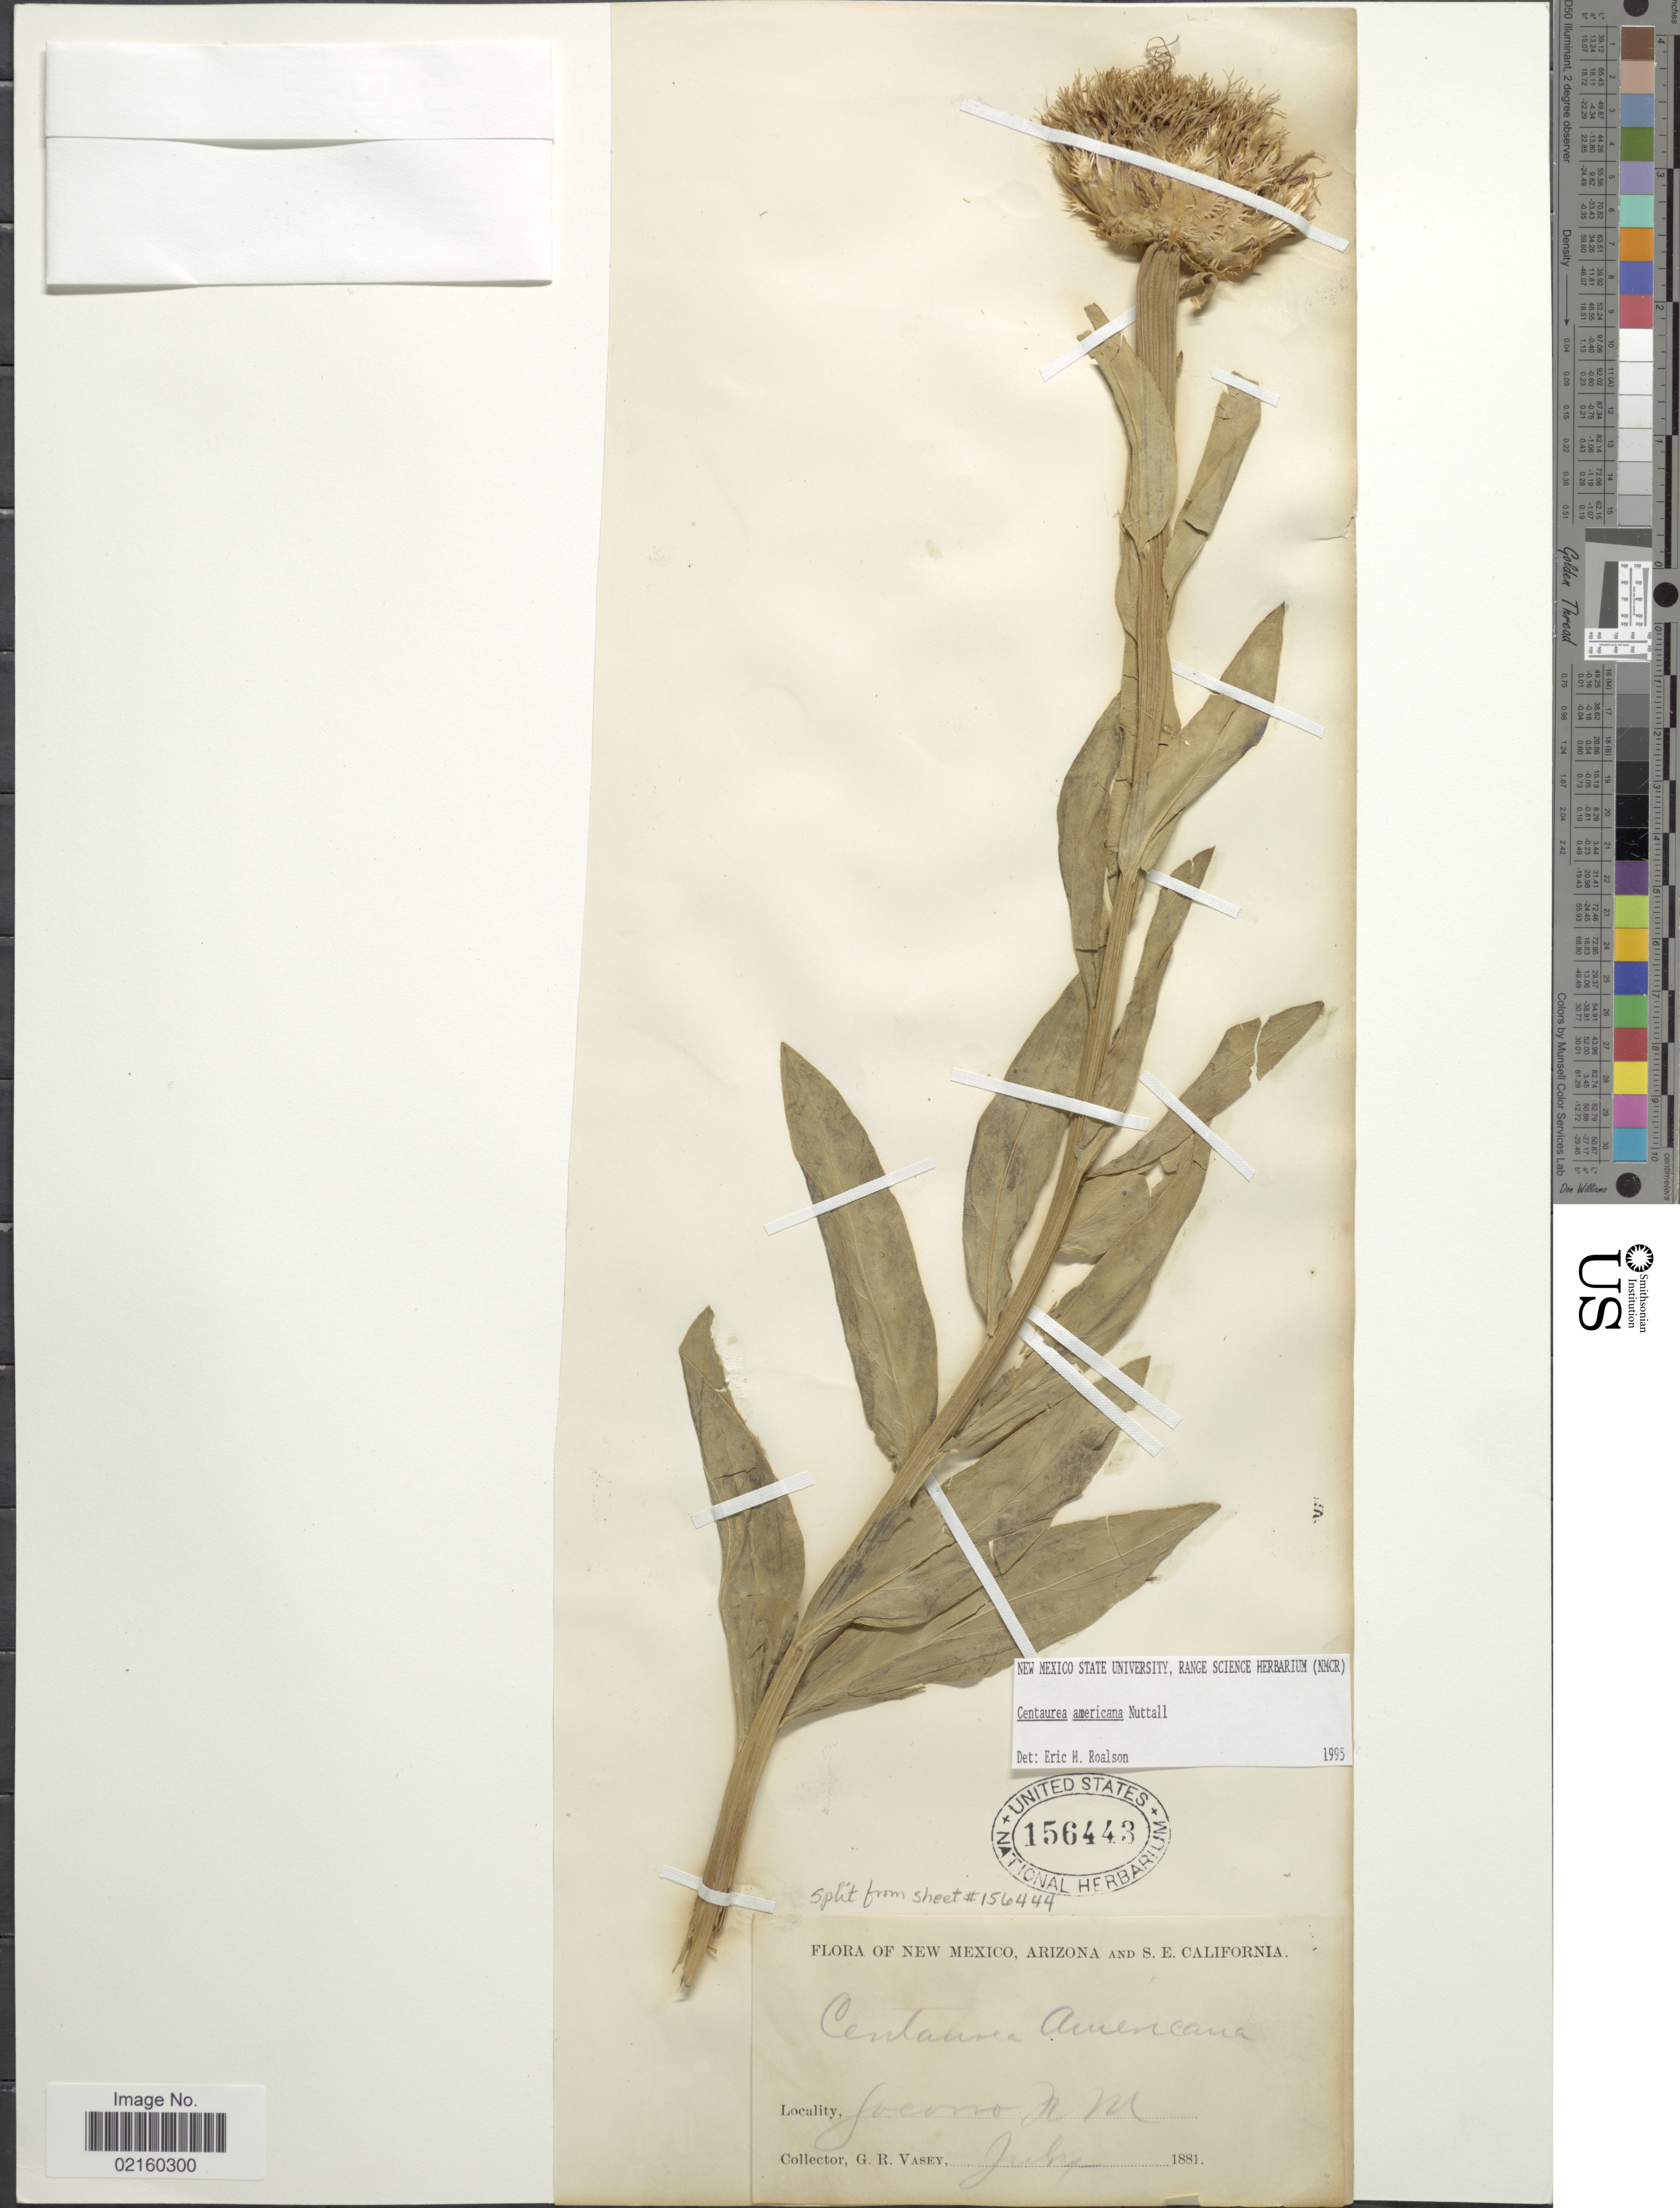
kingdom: Plantae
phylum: Tracheophyta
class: Magnoliopsida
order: Asterales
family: Asteraceae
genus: Plectocephalus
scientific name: Plectocephalus americanus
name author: (Nutt.) D. Don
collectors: G. R. Vasey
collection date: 1881-07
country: United States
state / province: New Mexico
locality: Socorro, N. M.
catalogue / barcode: US 156443